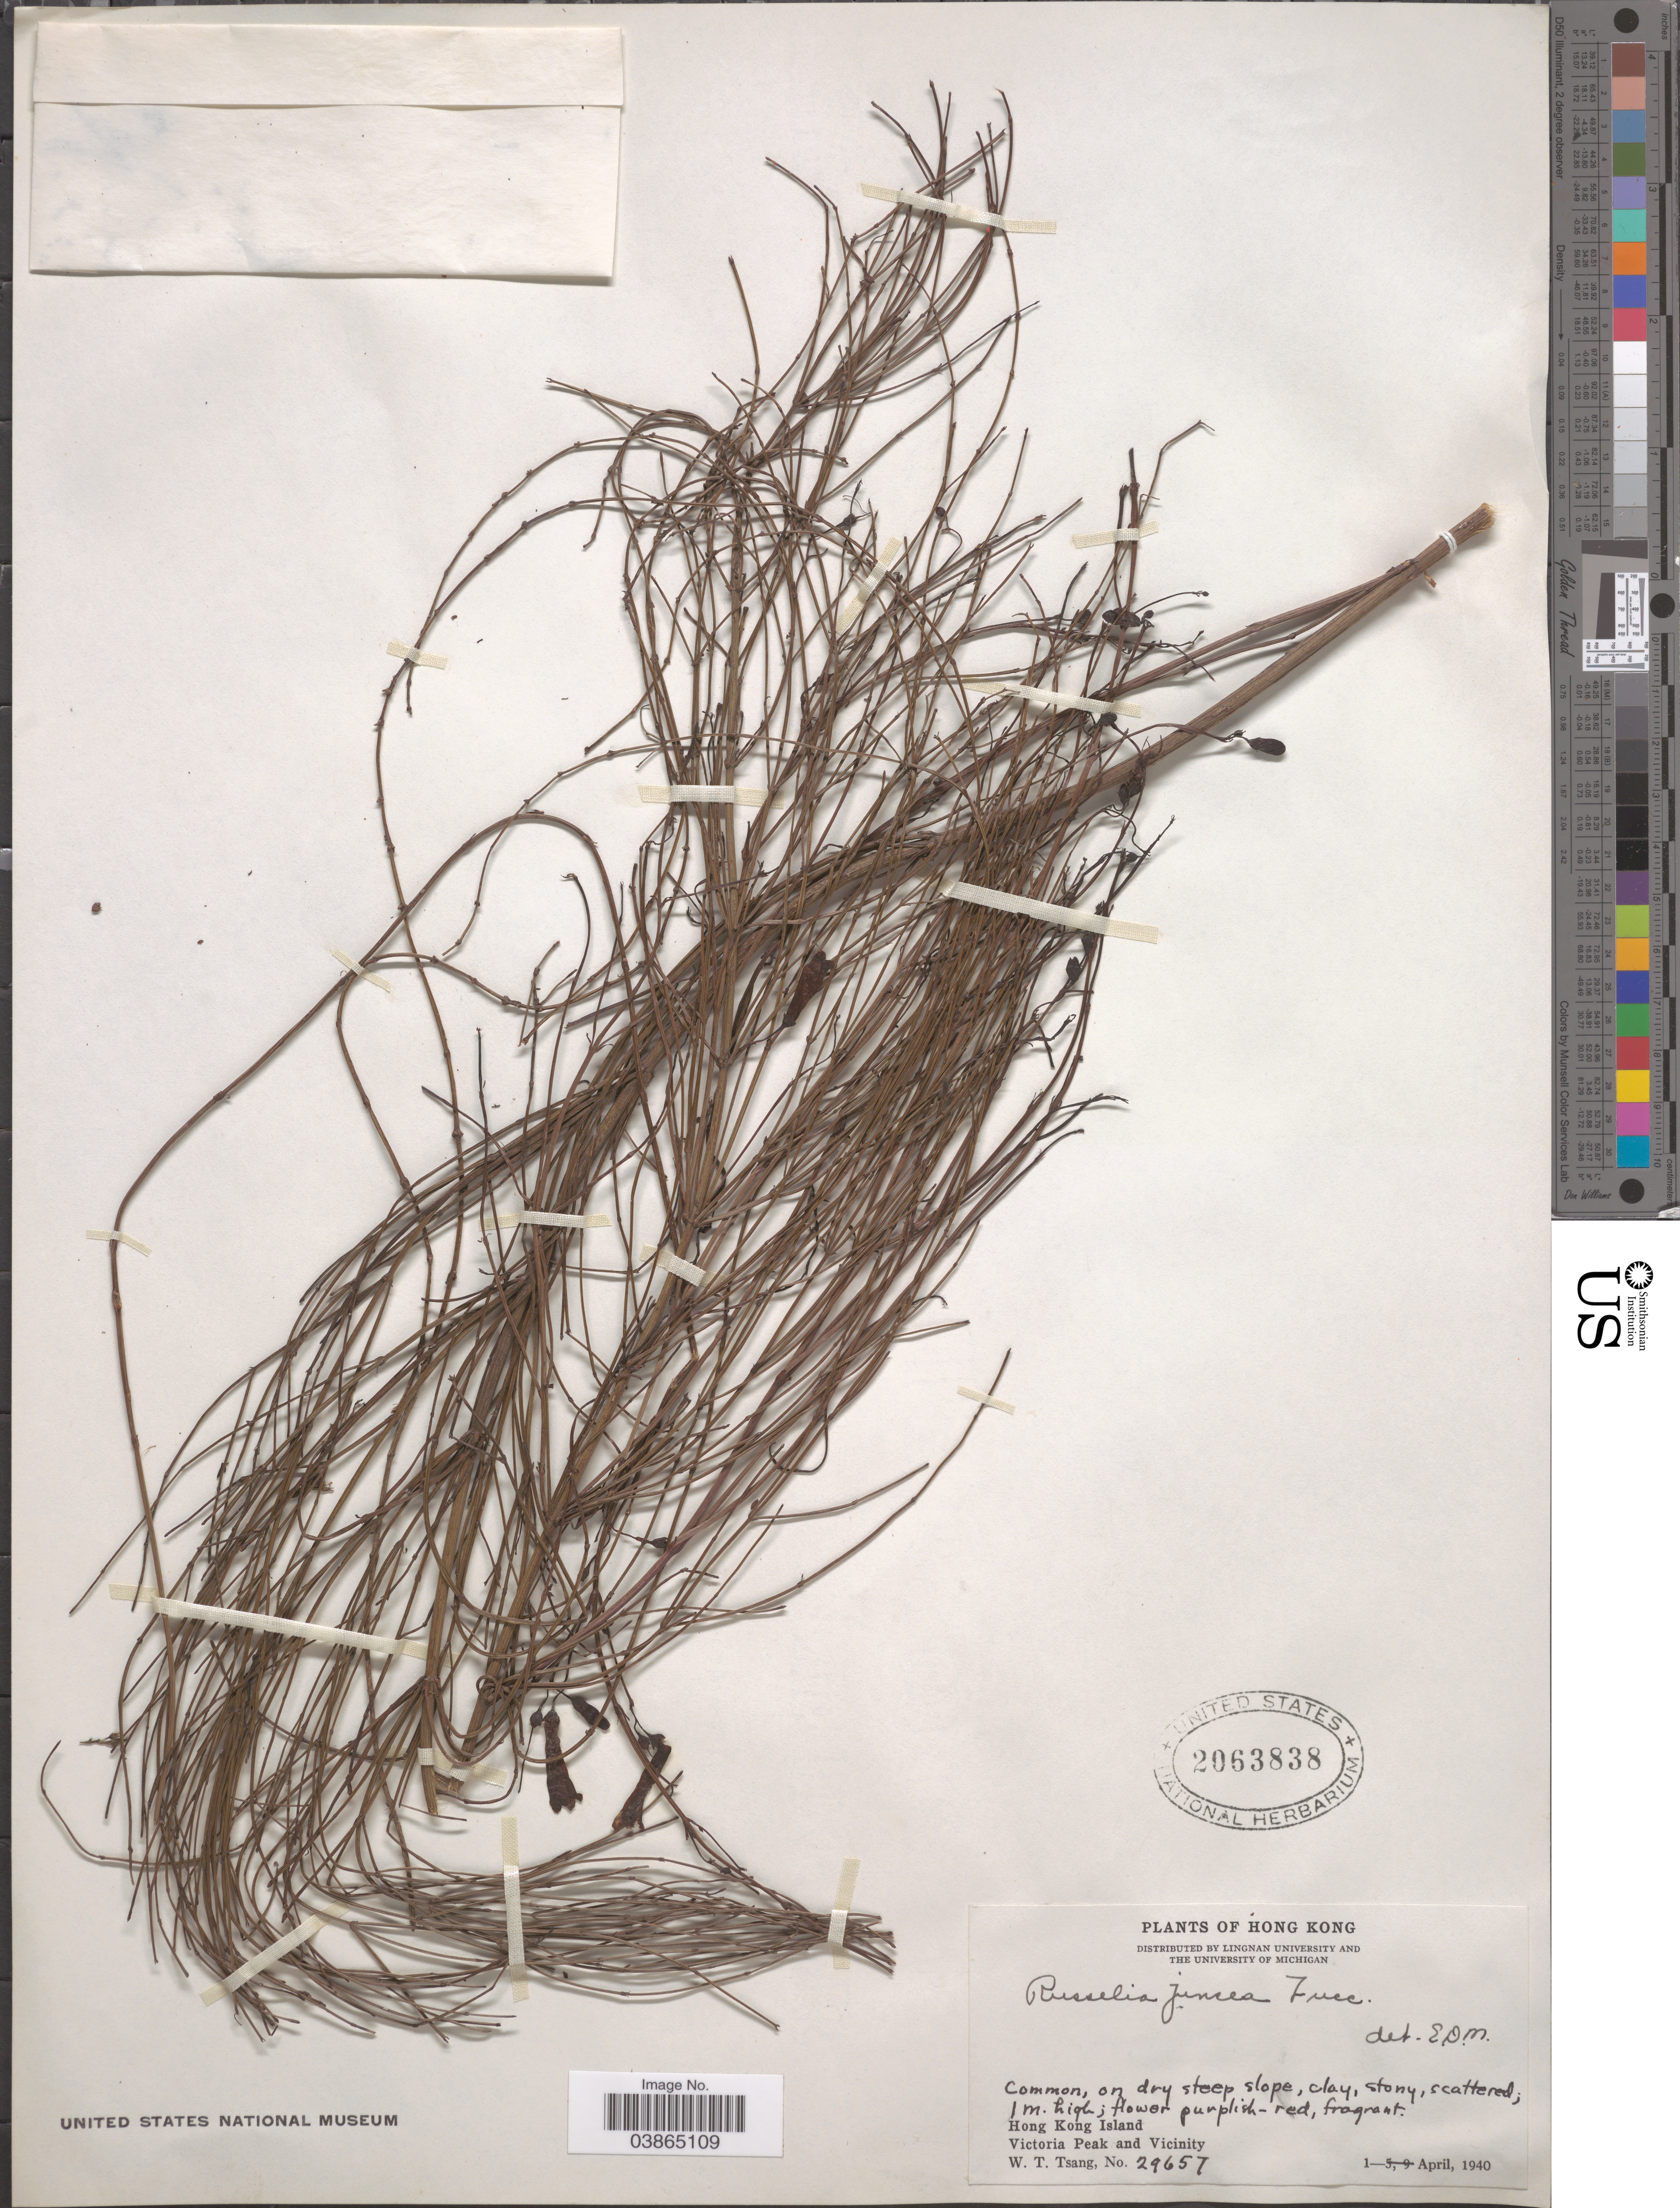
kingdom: Plantae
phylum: Tracheophyta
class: Magnoliopsida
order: Lamiales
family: Plantaginaceae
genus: Russelia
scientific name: Russelia equisetiformis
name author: Schltdl. & Cham.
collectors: W. T. Tsang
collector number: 29657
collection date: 1940-04-01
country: China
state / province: Hong Kong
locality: Hong Kong Island. Victoria Peak and Vicinity.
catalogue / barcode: US 2063838